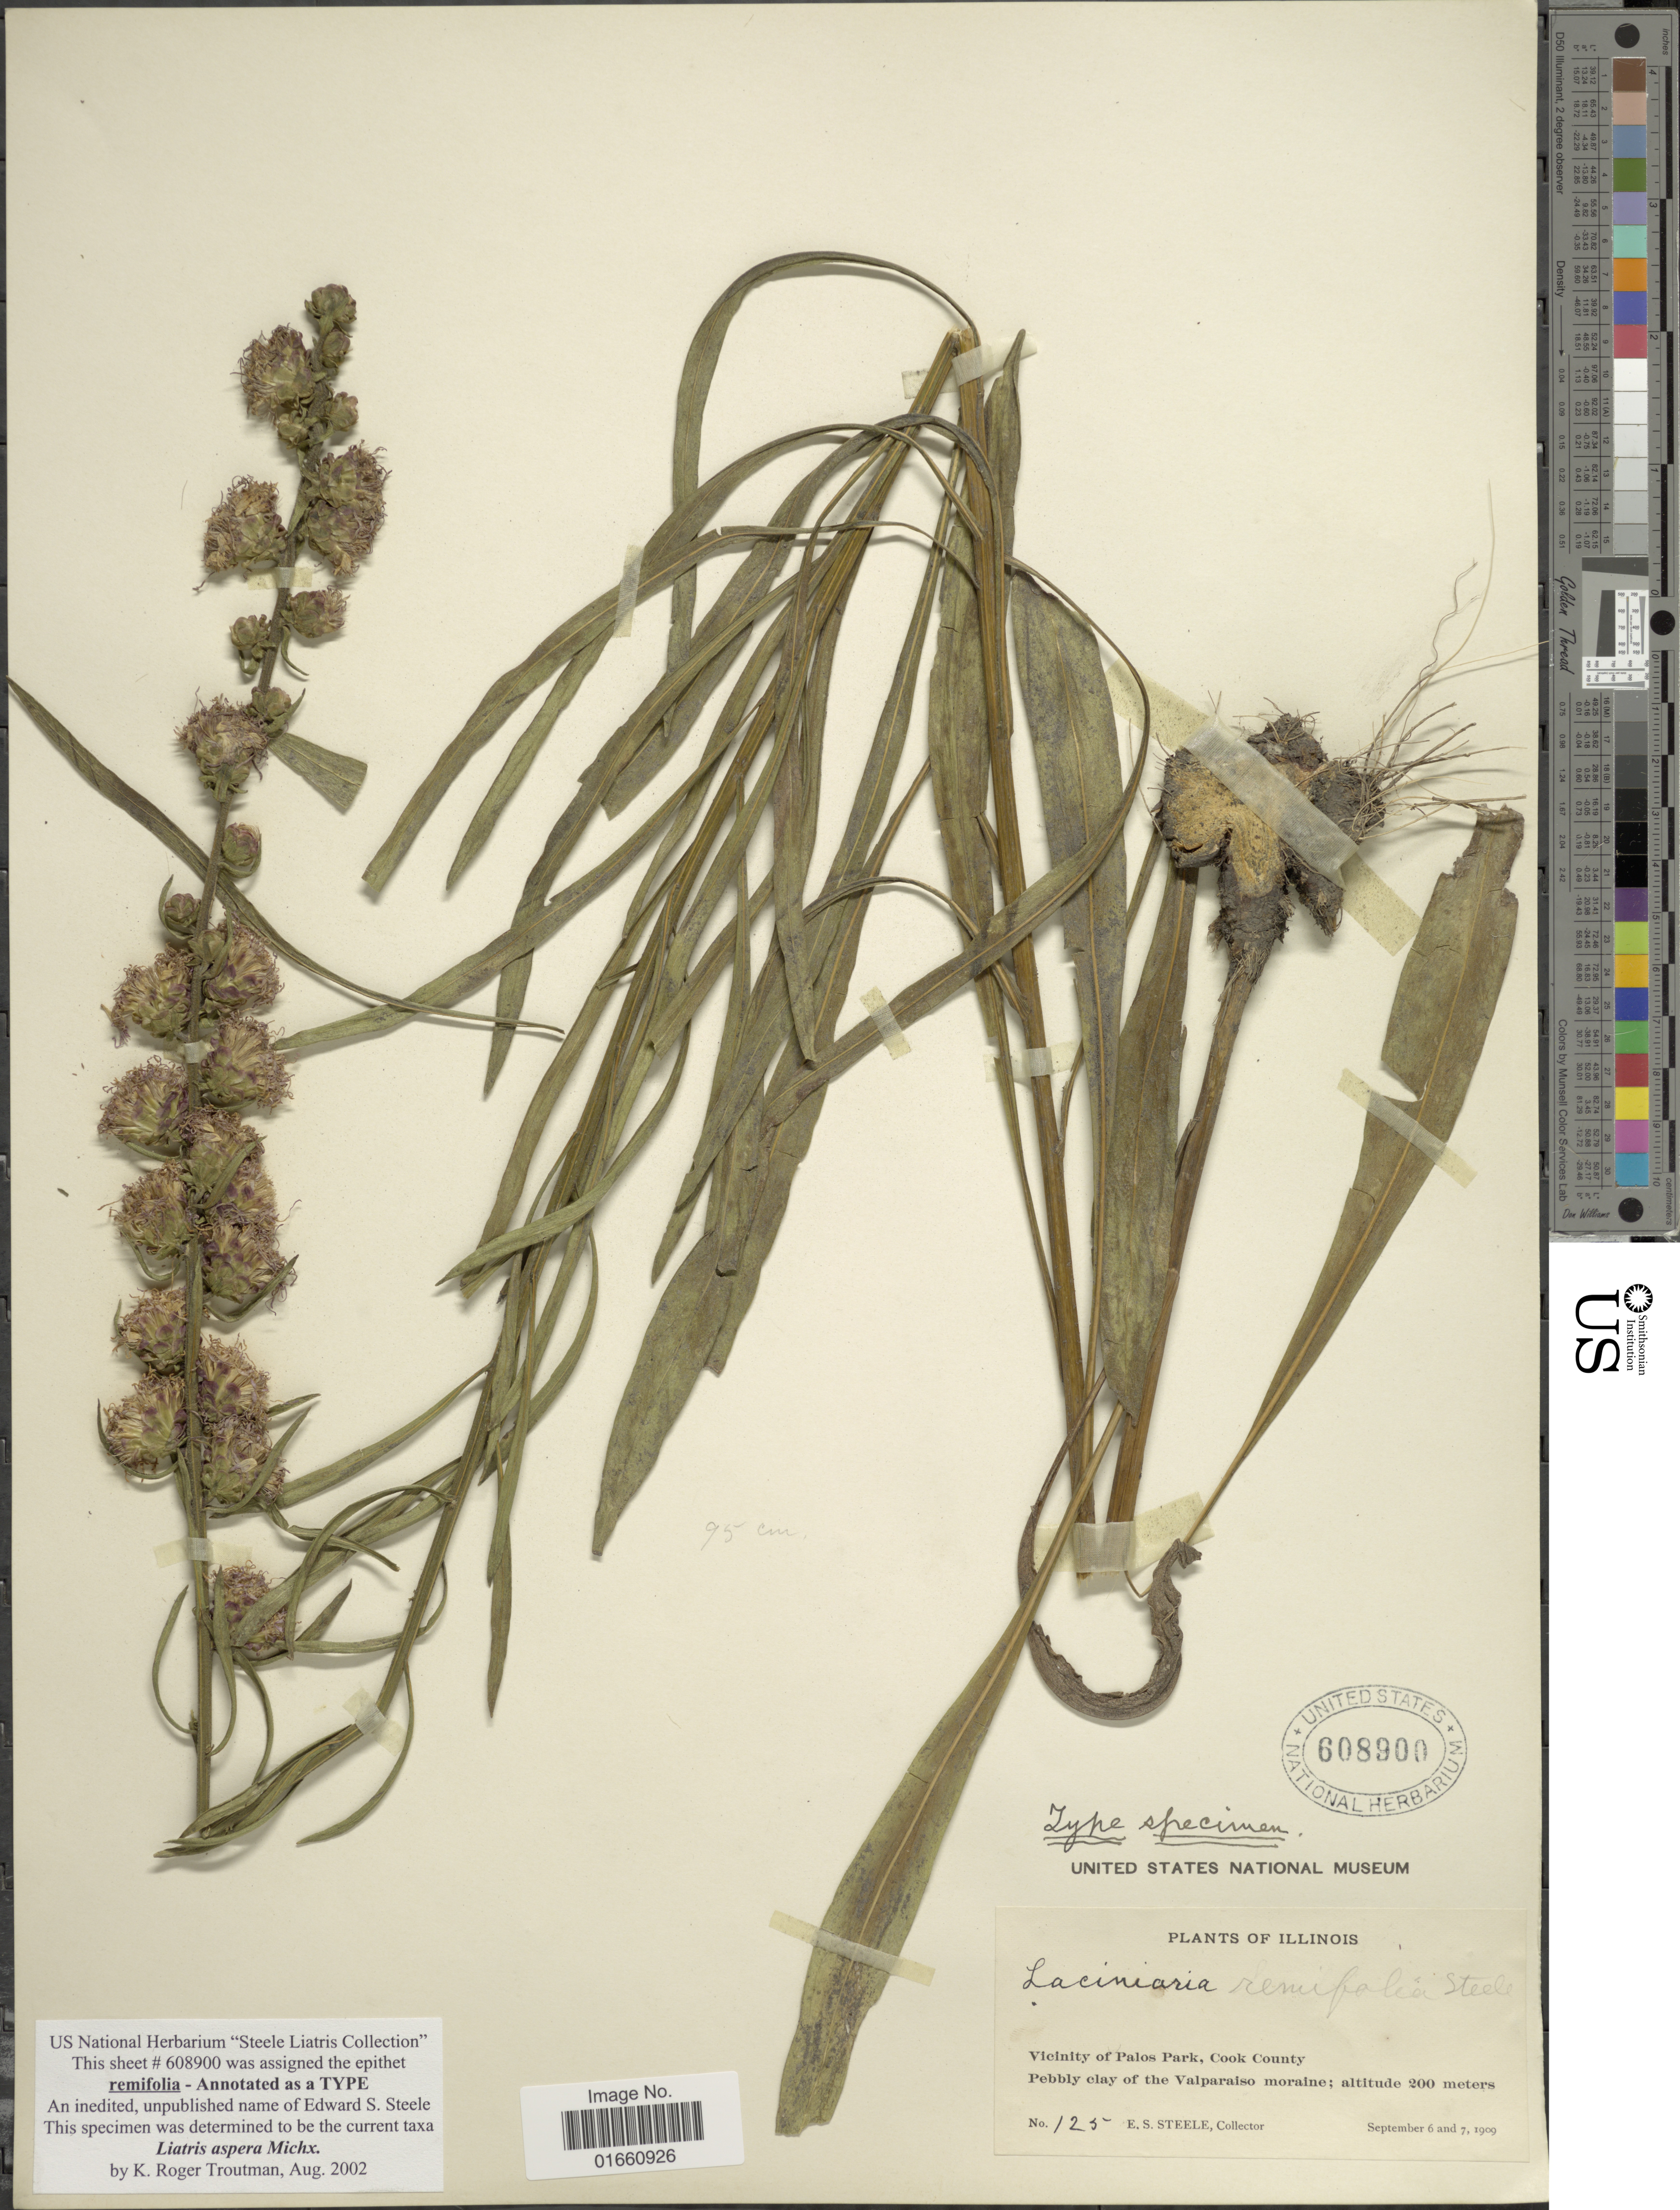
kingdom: Plantae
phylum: Tracheophyta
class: Magnoliopsida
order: Asterales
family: Asteraceae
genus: Liatris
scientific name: Liatris aspera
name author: Michx.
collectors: E. Steele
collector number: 125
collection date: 1909-09-06/1909-09-07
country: United States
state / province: Illinois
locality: Vicinity of Palos Park, Cook County, Pebbly clay of the Valparaiso moraine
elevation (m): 200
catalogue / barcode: US 608900